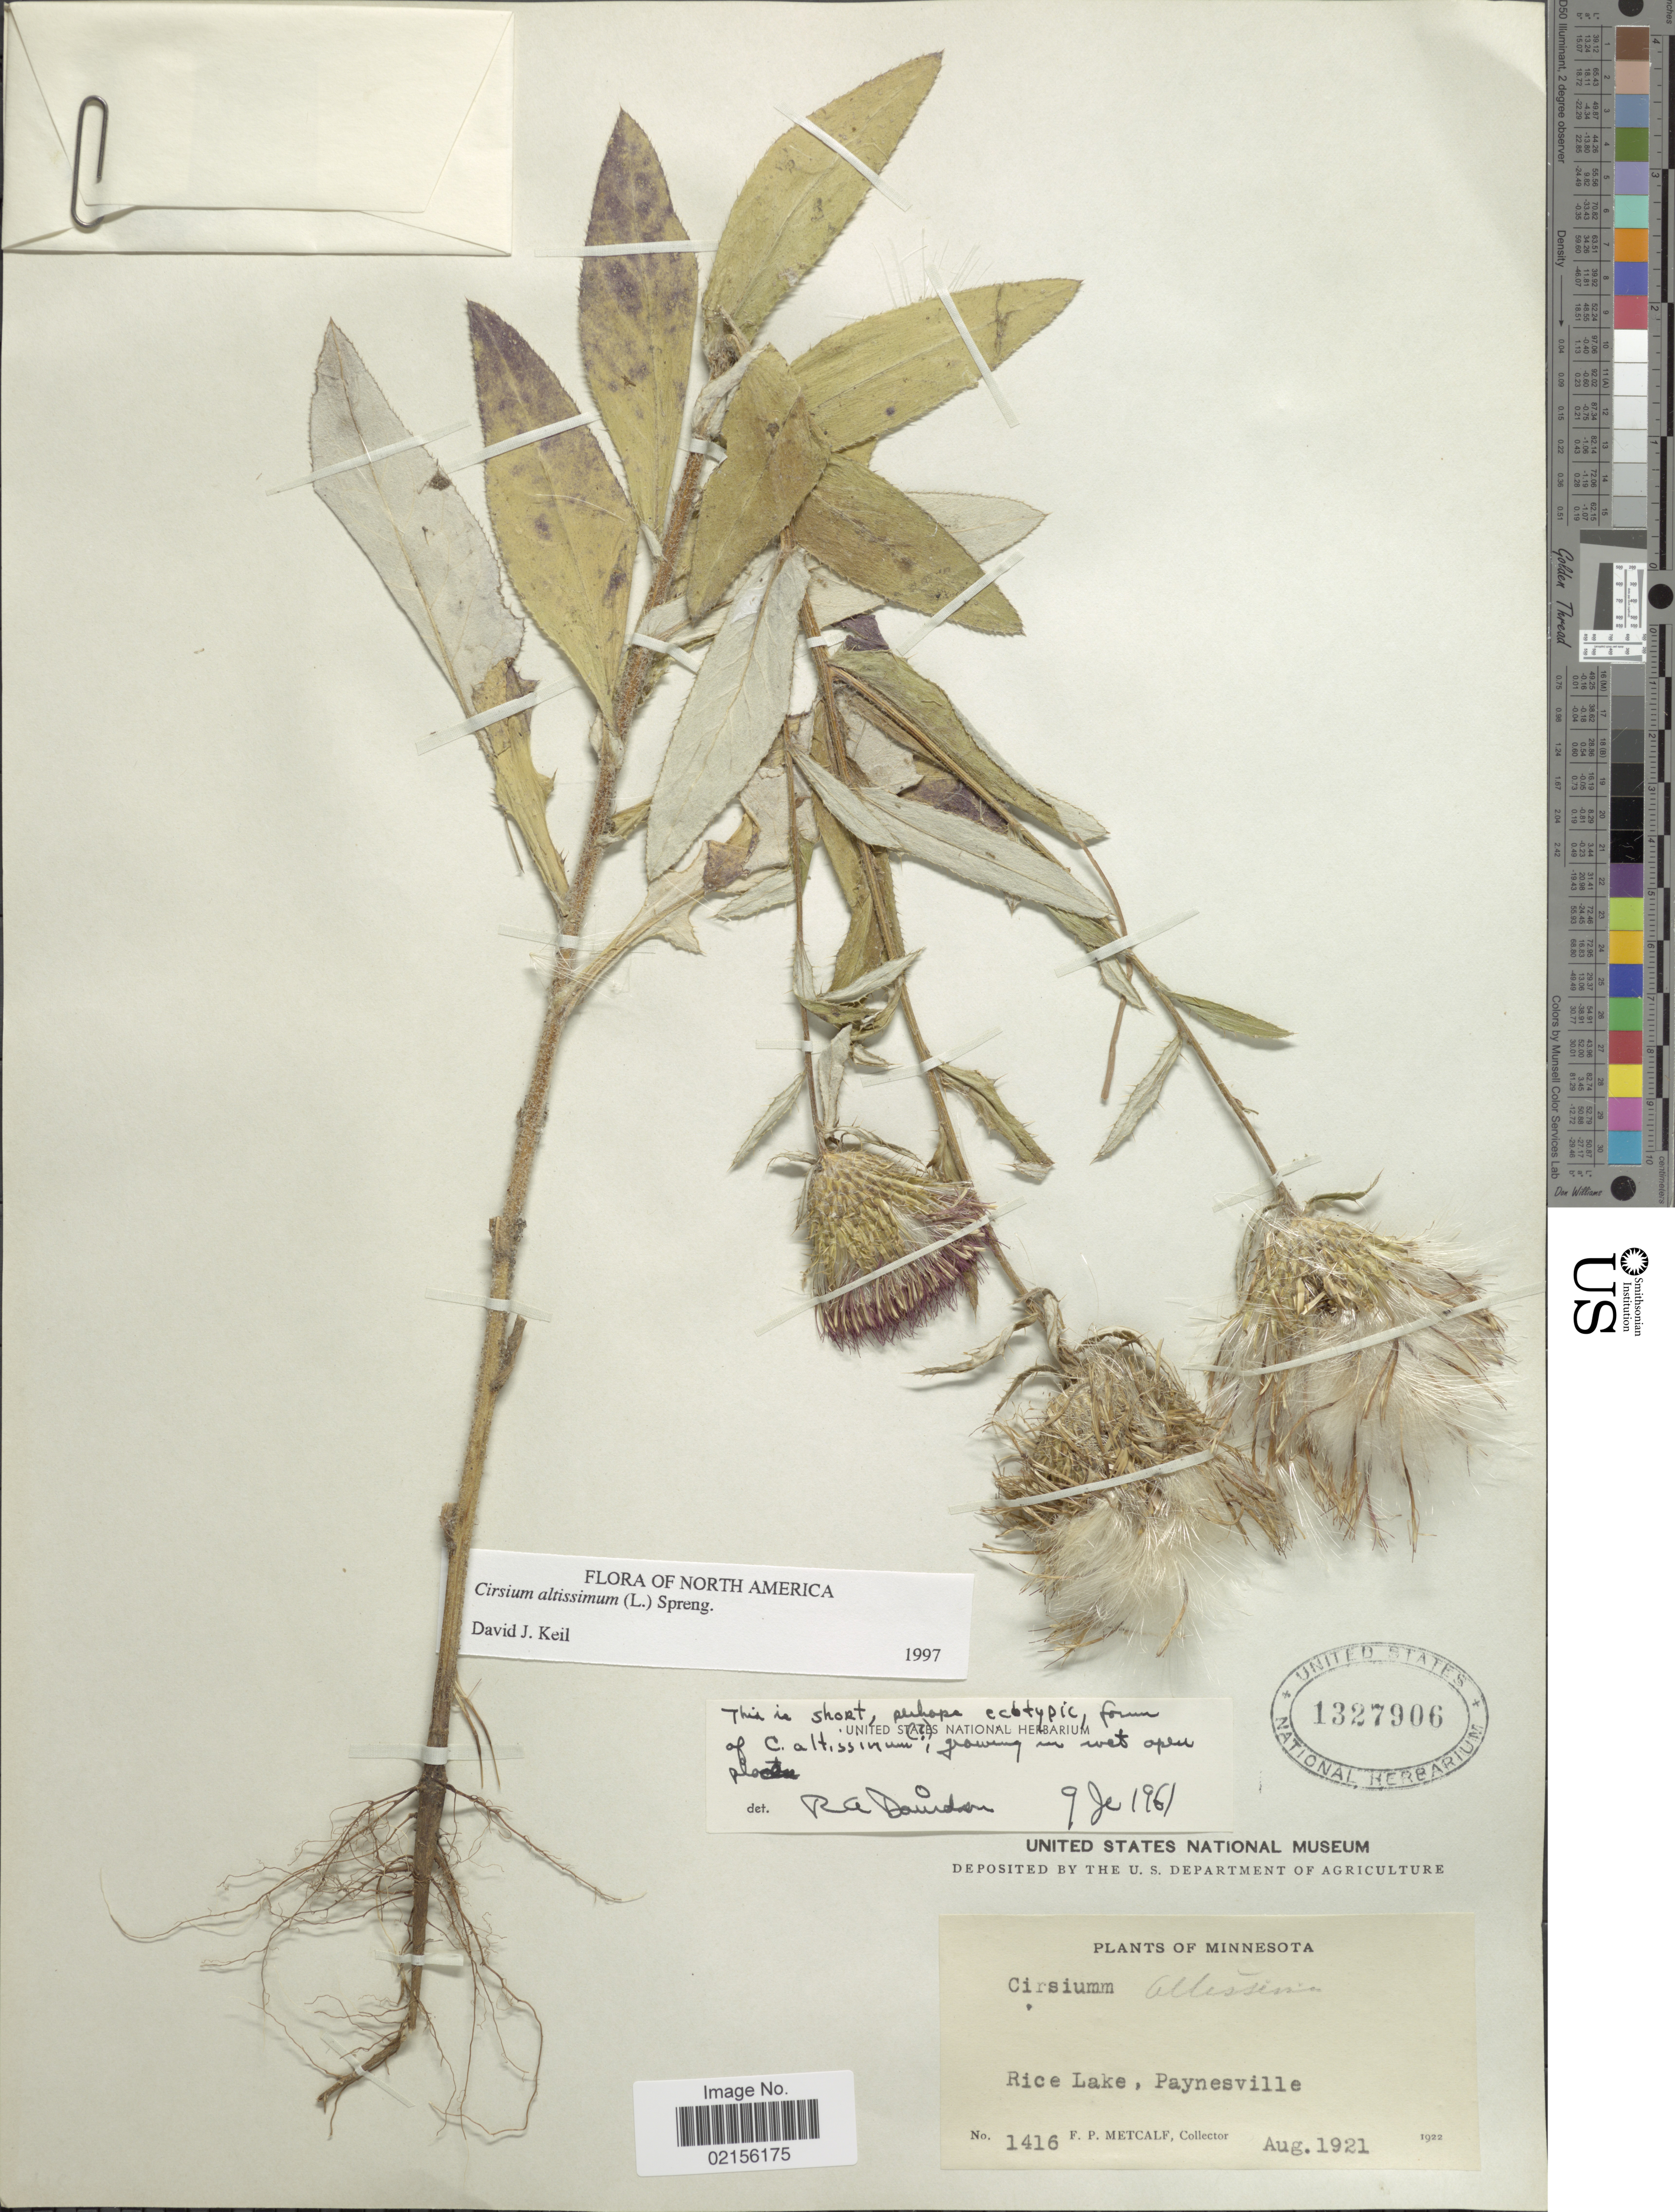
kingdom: Plantae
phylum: Tracheophyta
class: Magnoliopsida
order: Asterales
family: Asteraceae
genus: Cirsium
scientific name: Cirsium altissimum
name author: (L.) Spreng.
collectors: F. Metcalf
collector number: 1416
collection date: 1921-08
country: United States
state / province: Minnesota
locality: Rice Lake, Paynesville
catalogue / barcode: US 1327906